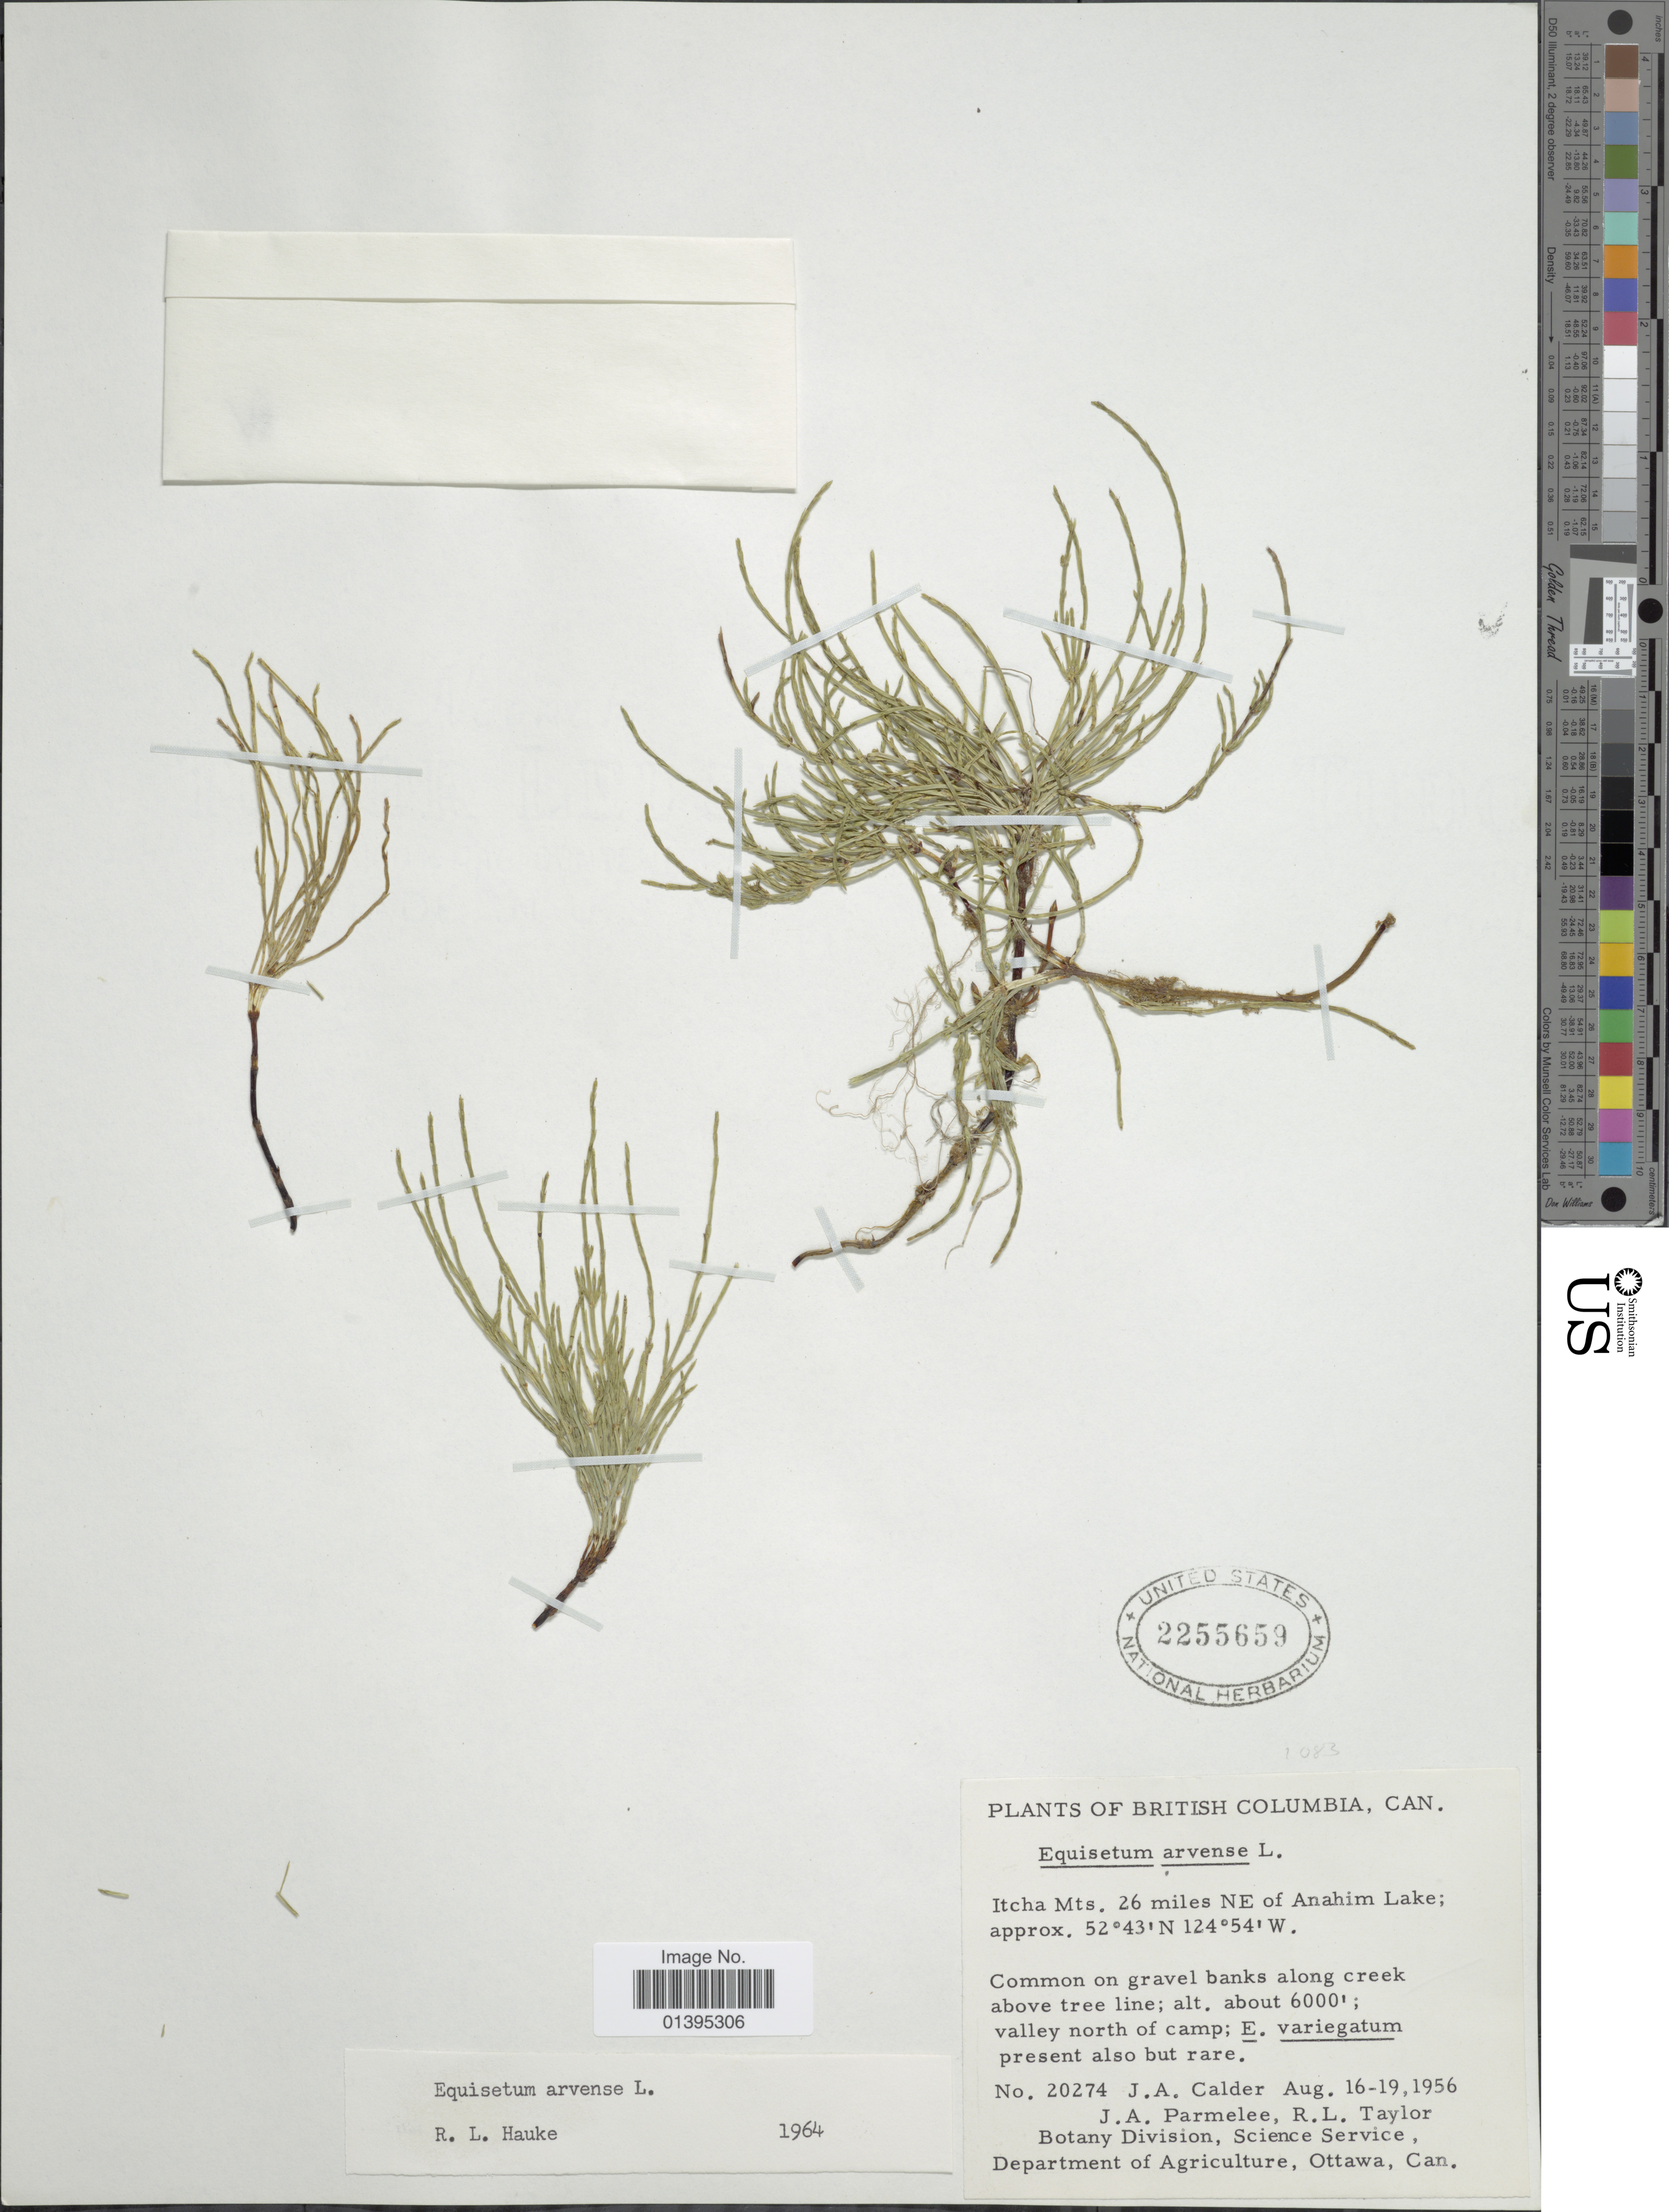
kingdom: Plantae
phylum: Tracheophyta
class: Polypodiopsida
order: Equisetales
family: Equisetaceae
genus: Equisetum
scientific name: Equisetum arvense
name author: L.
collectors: J. A. Calder, J. A. Parmelee & R. Taylor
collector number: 20274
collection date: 1956-08-16/1956-08-19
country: Canada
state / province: British Columbia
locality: Itcha Mts. 26 miles NE of Anahim Lake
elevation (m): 1829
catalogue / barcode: US 2255659